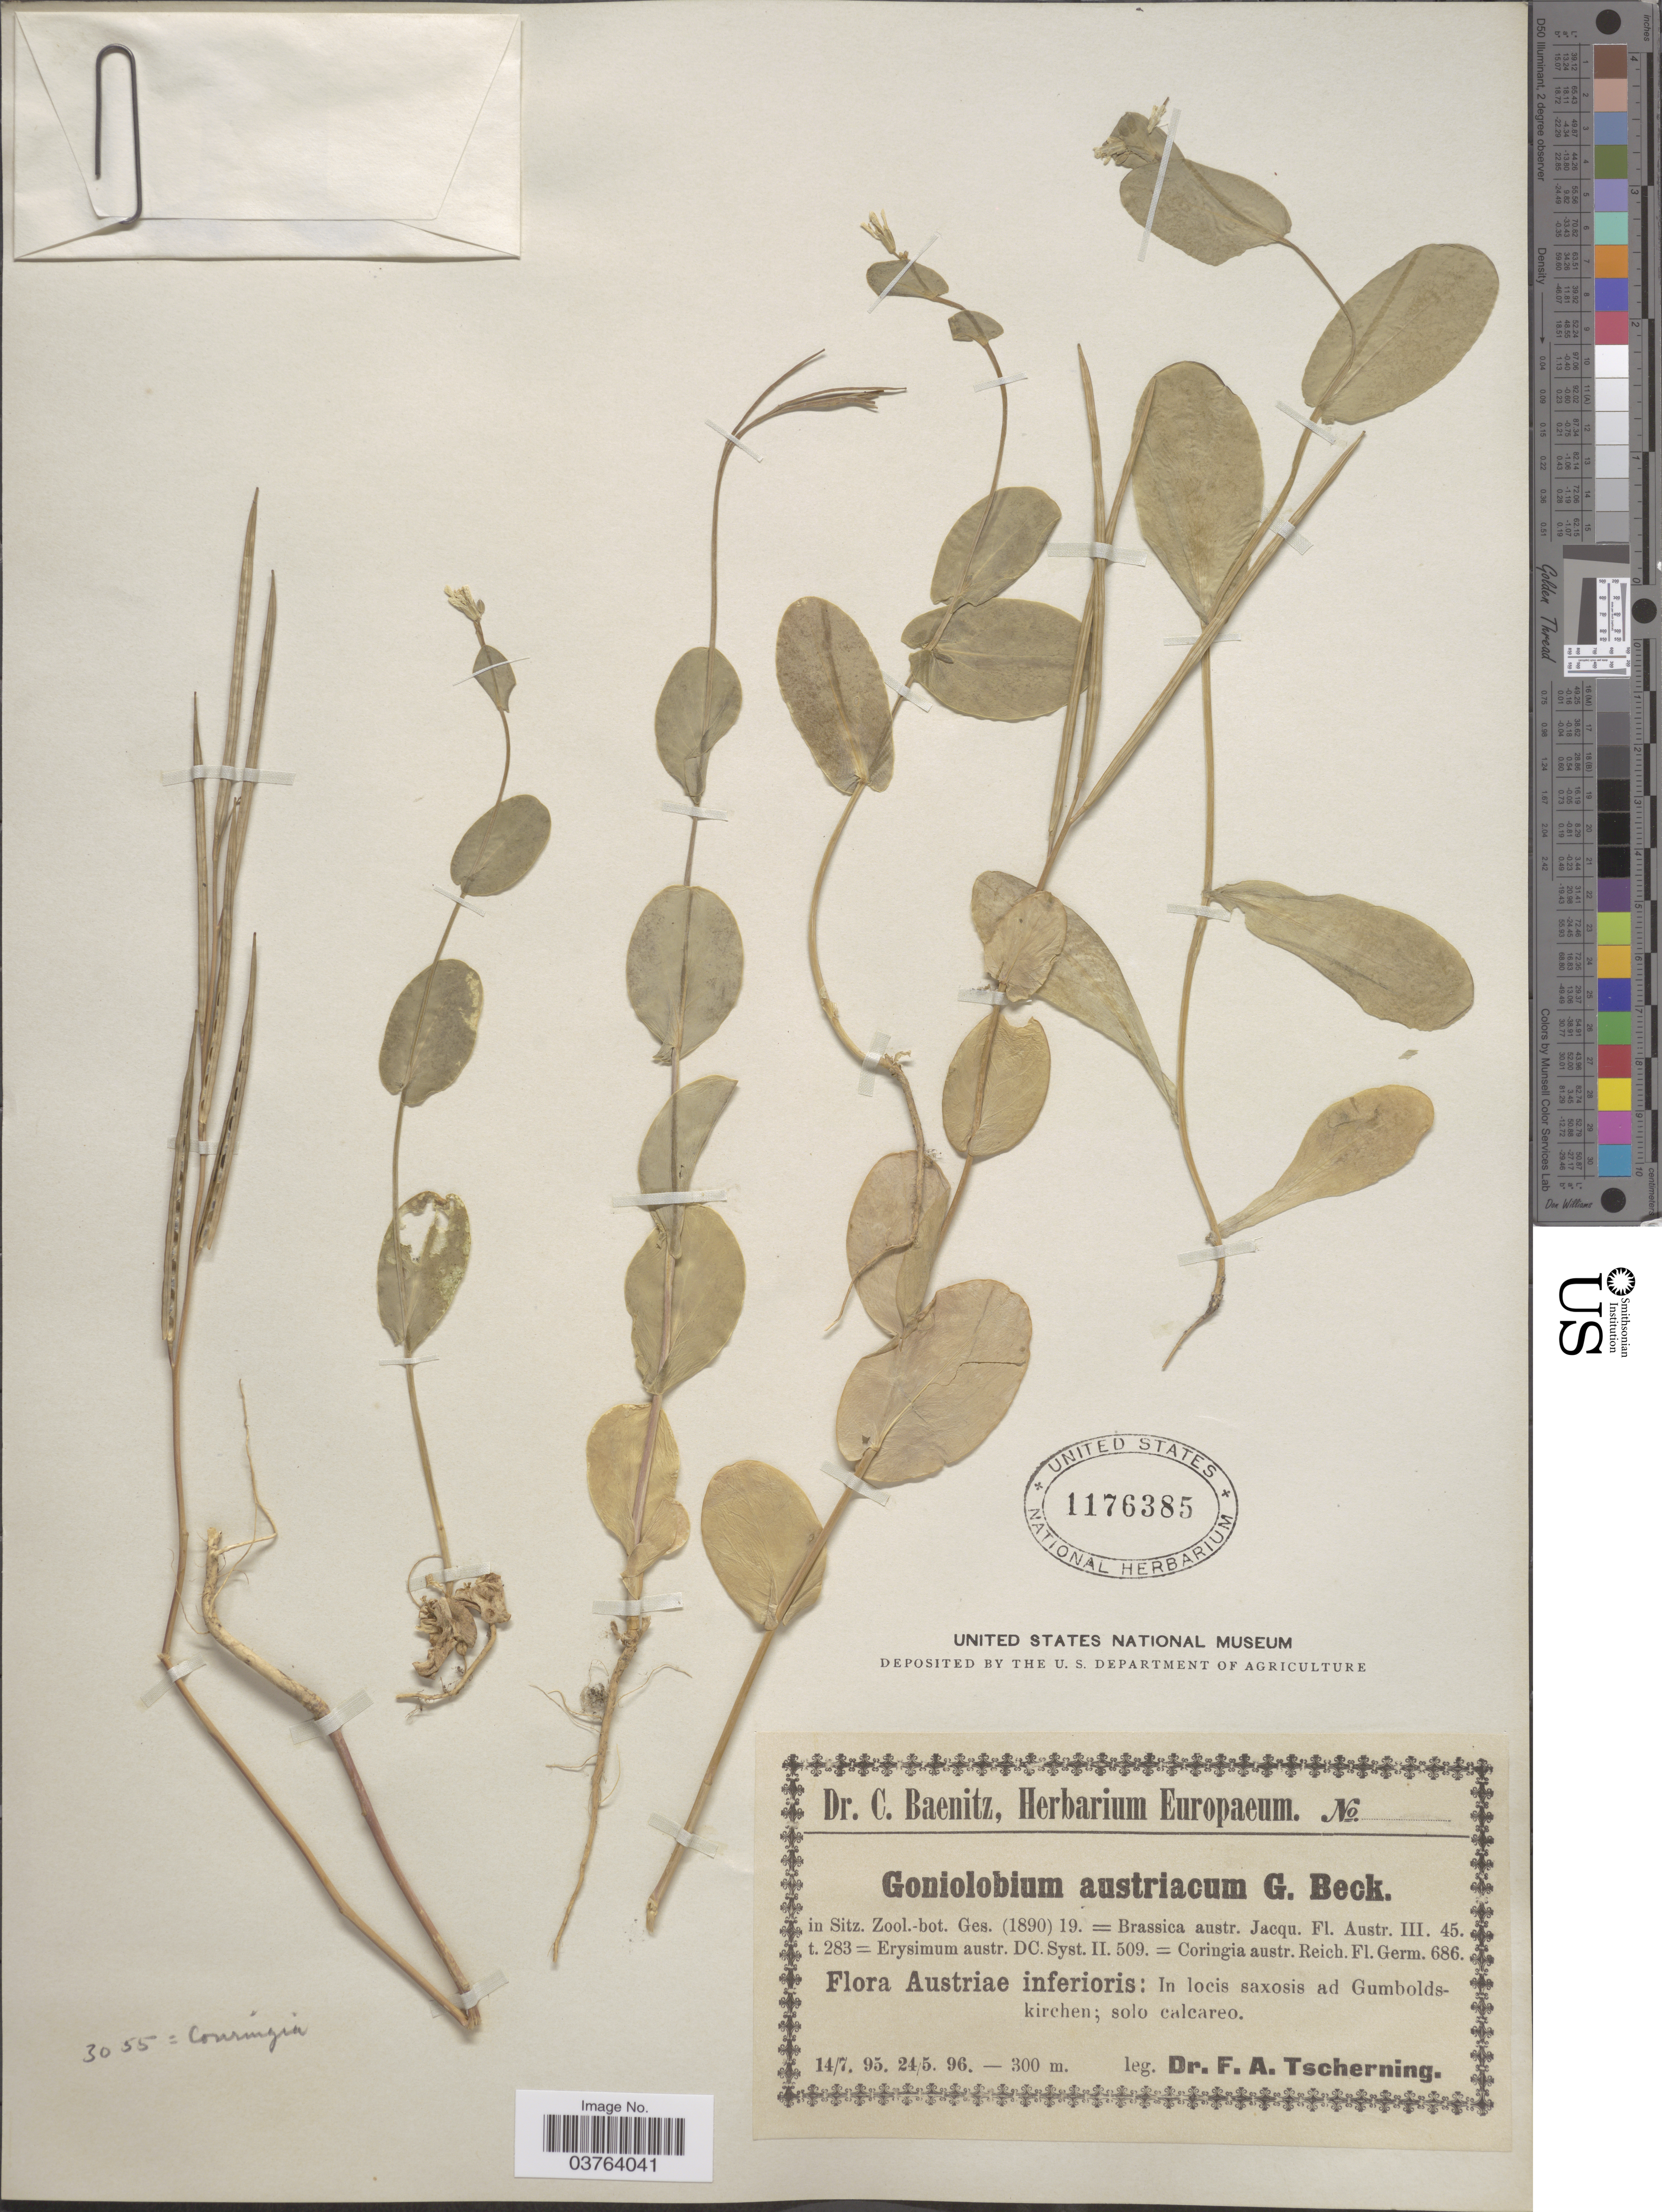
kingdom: Plantae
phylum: Tracheophyta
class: Magnoliopsida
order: Brassicales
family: Brassicaceae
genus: Conringia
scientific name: Conringia austriaca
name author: (Jacq.) Sweet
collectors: F. A. Tscherning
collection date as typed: Transcribed d/m/y: 14/7/95 to 24/5/96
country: Austria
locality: Austriae inferioris: In locis saxosis ad Gumboldskirchen.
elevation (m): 300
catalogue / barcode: US 1176385